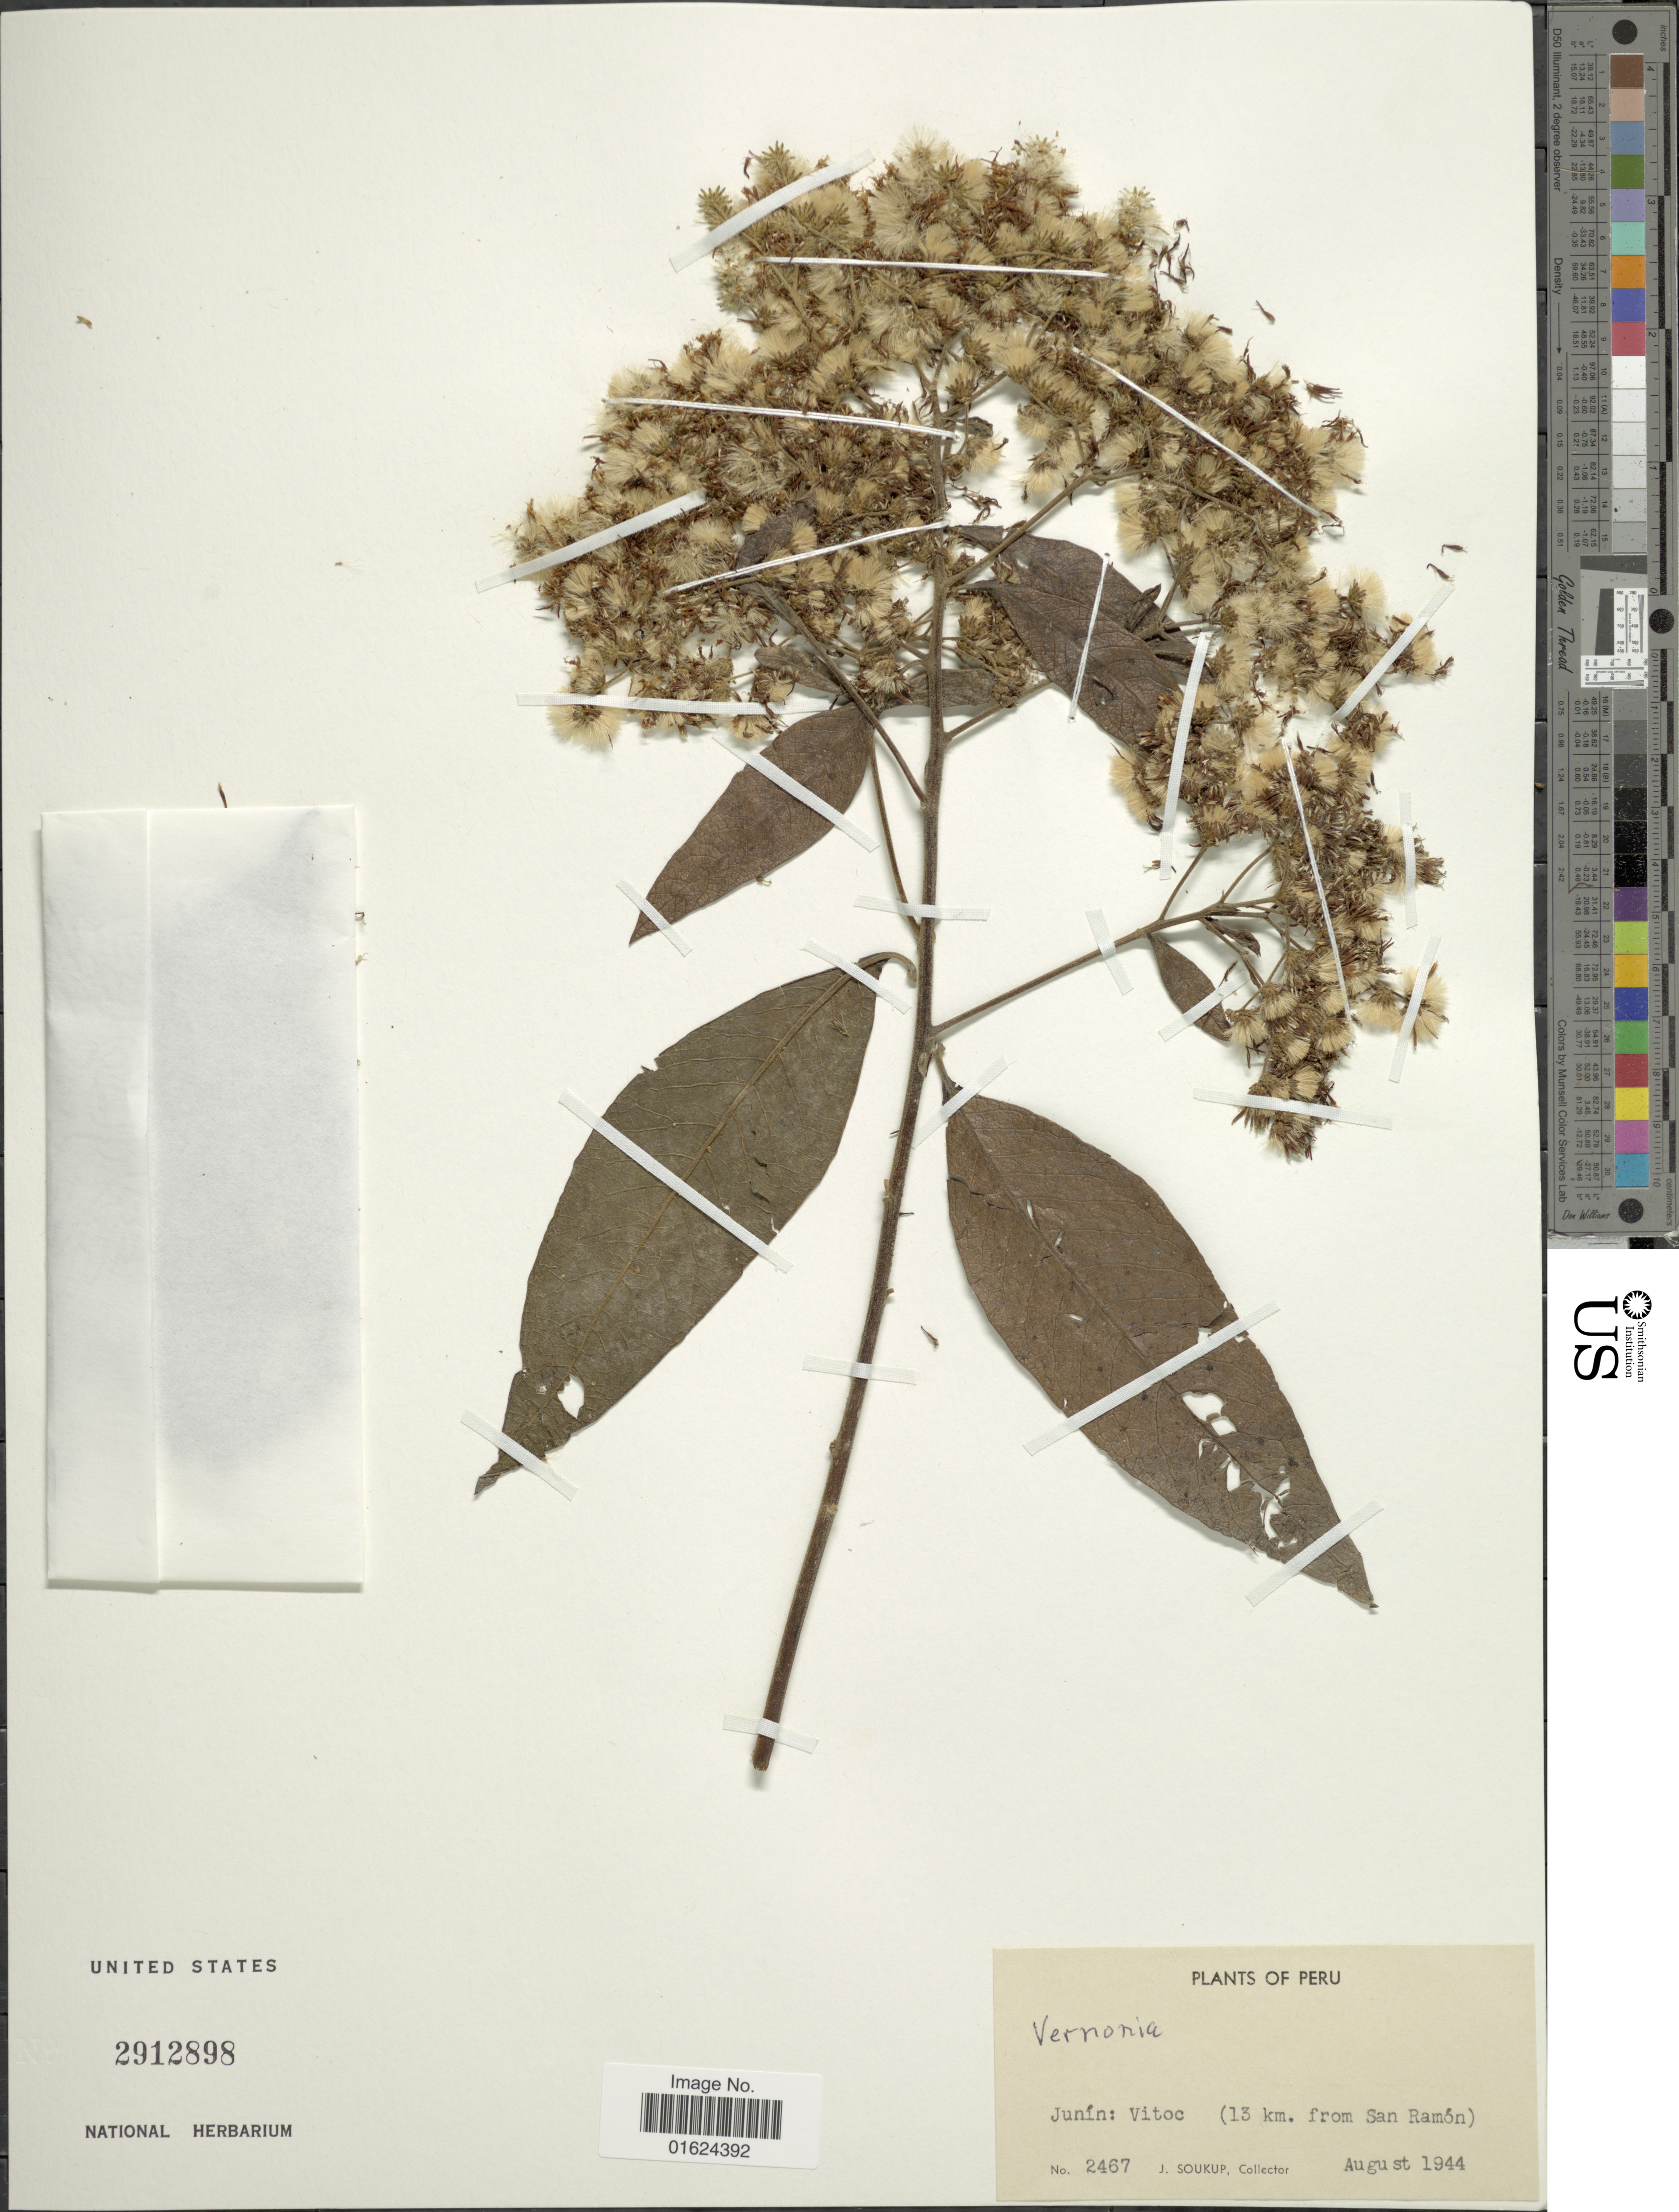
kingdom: Plantae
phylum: Tracheophyta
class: Magnoliopsida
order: Asterales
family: Asteraceae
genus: Vernonanthura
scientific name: Vernonanthura patens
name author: (Kunth) H. Rob.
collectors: J. Soukup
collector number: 2467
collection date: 1944-08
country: Peru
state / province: Junín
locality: Peru, Junin: Vitoc (13 km. from San Ramon).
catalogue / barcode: US 2912898